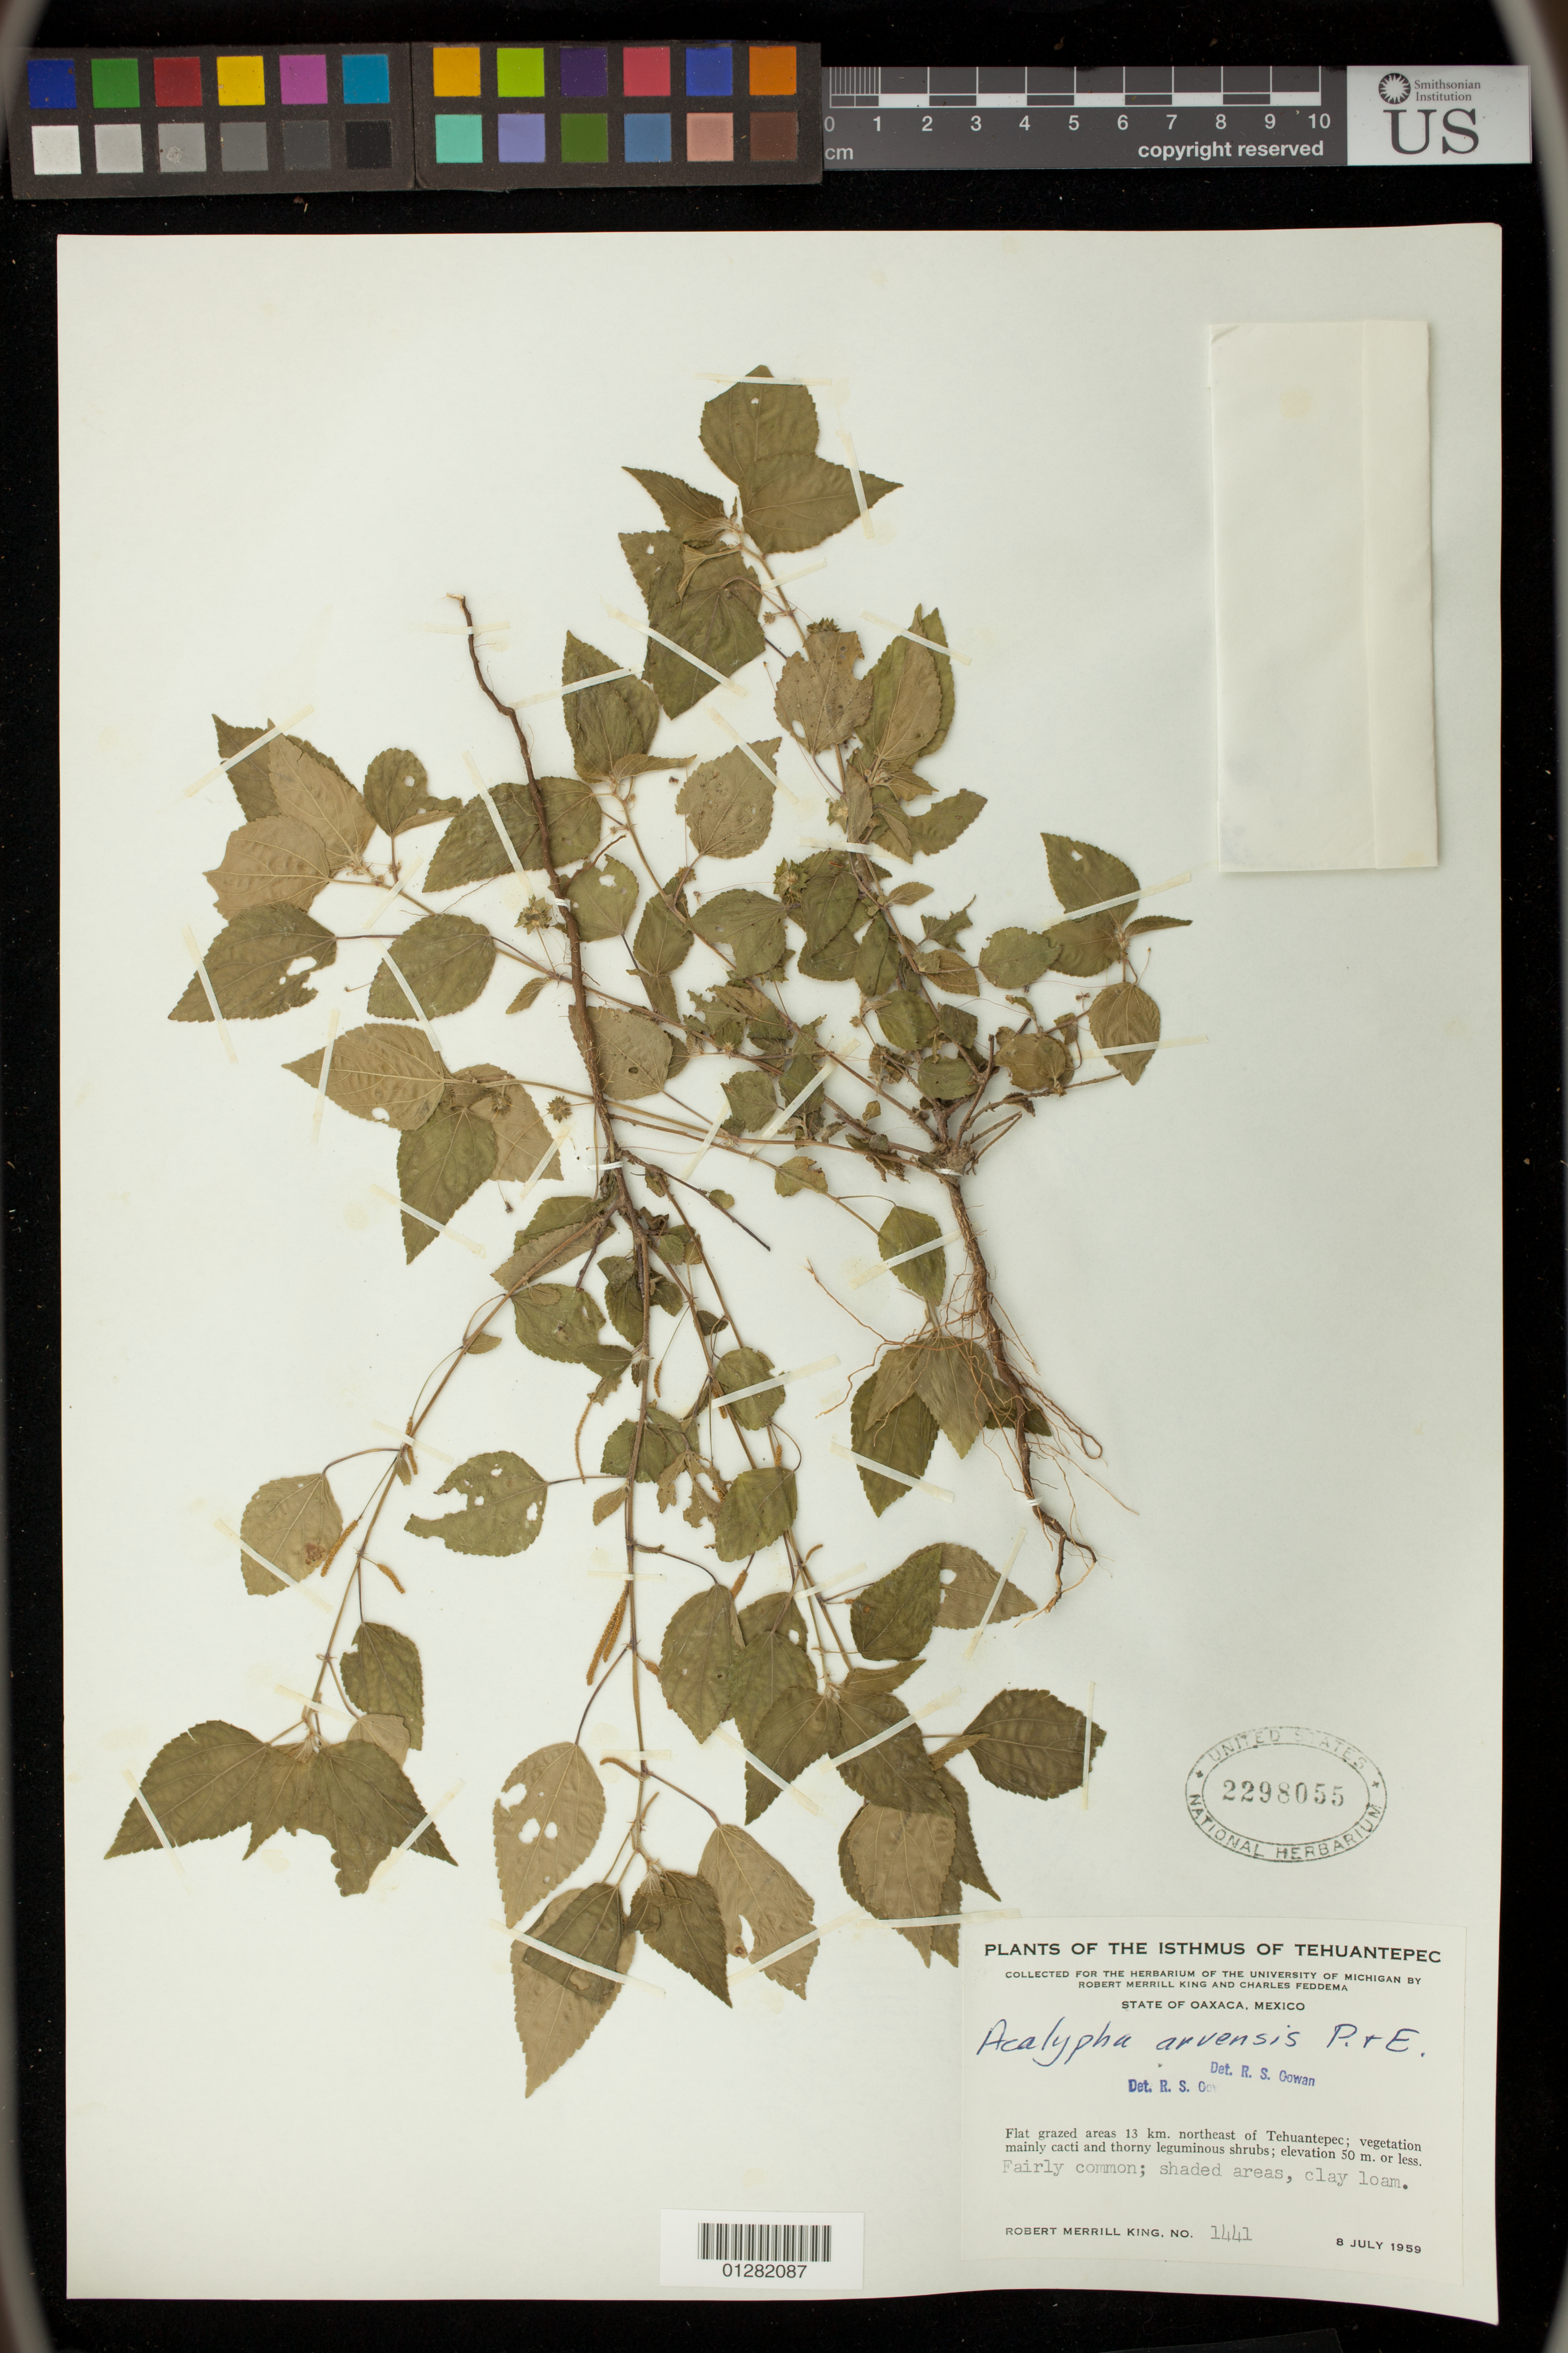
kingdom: Plantae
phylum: Tracheophyta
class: Magnoliopsida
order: Malpighiales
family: Euphorbiaceae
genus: Acalypha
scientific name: Acalypha arvensis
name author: Poepp.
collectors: R. M. King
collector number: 1441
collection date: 1959-07-08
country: Mexico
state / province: Oaxaca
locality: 13 km. northeast of Tehuantepec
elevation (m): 0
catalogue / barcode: US 2298055